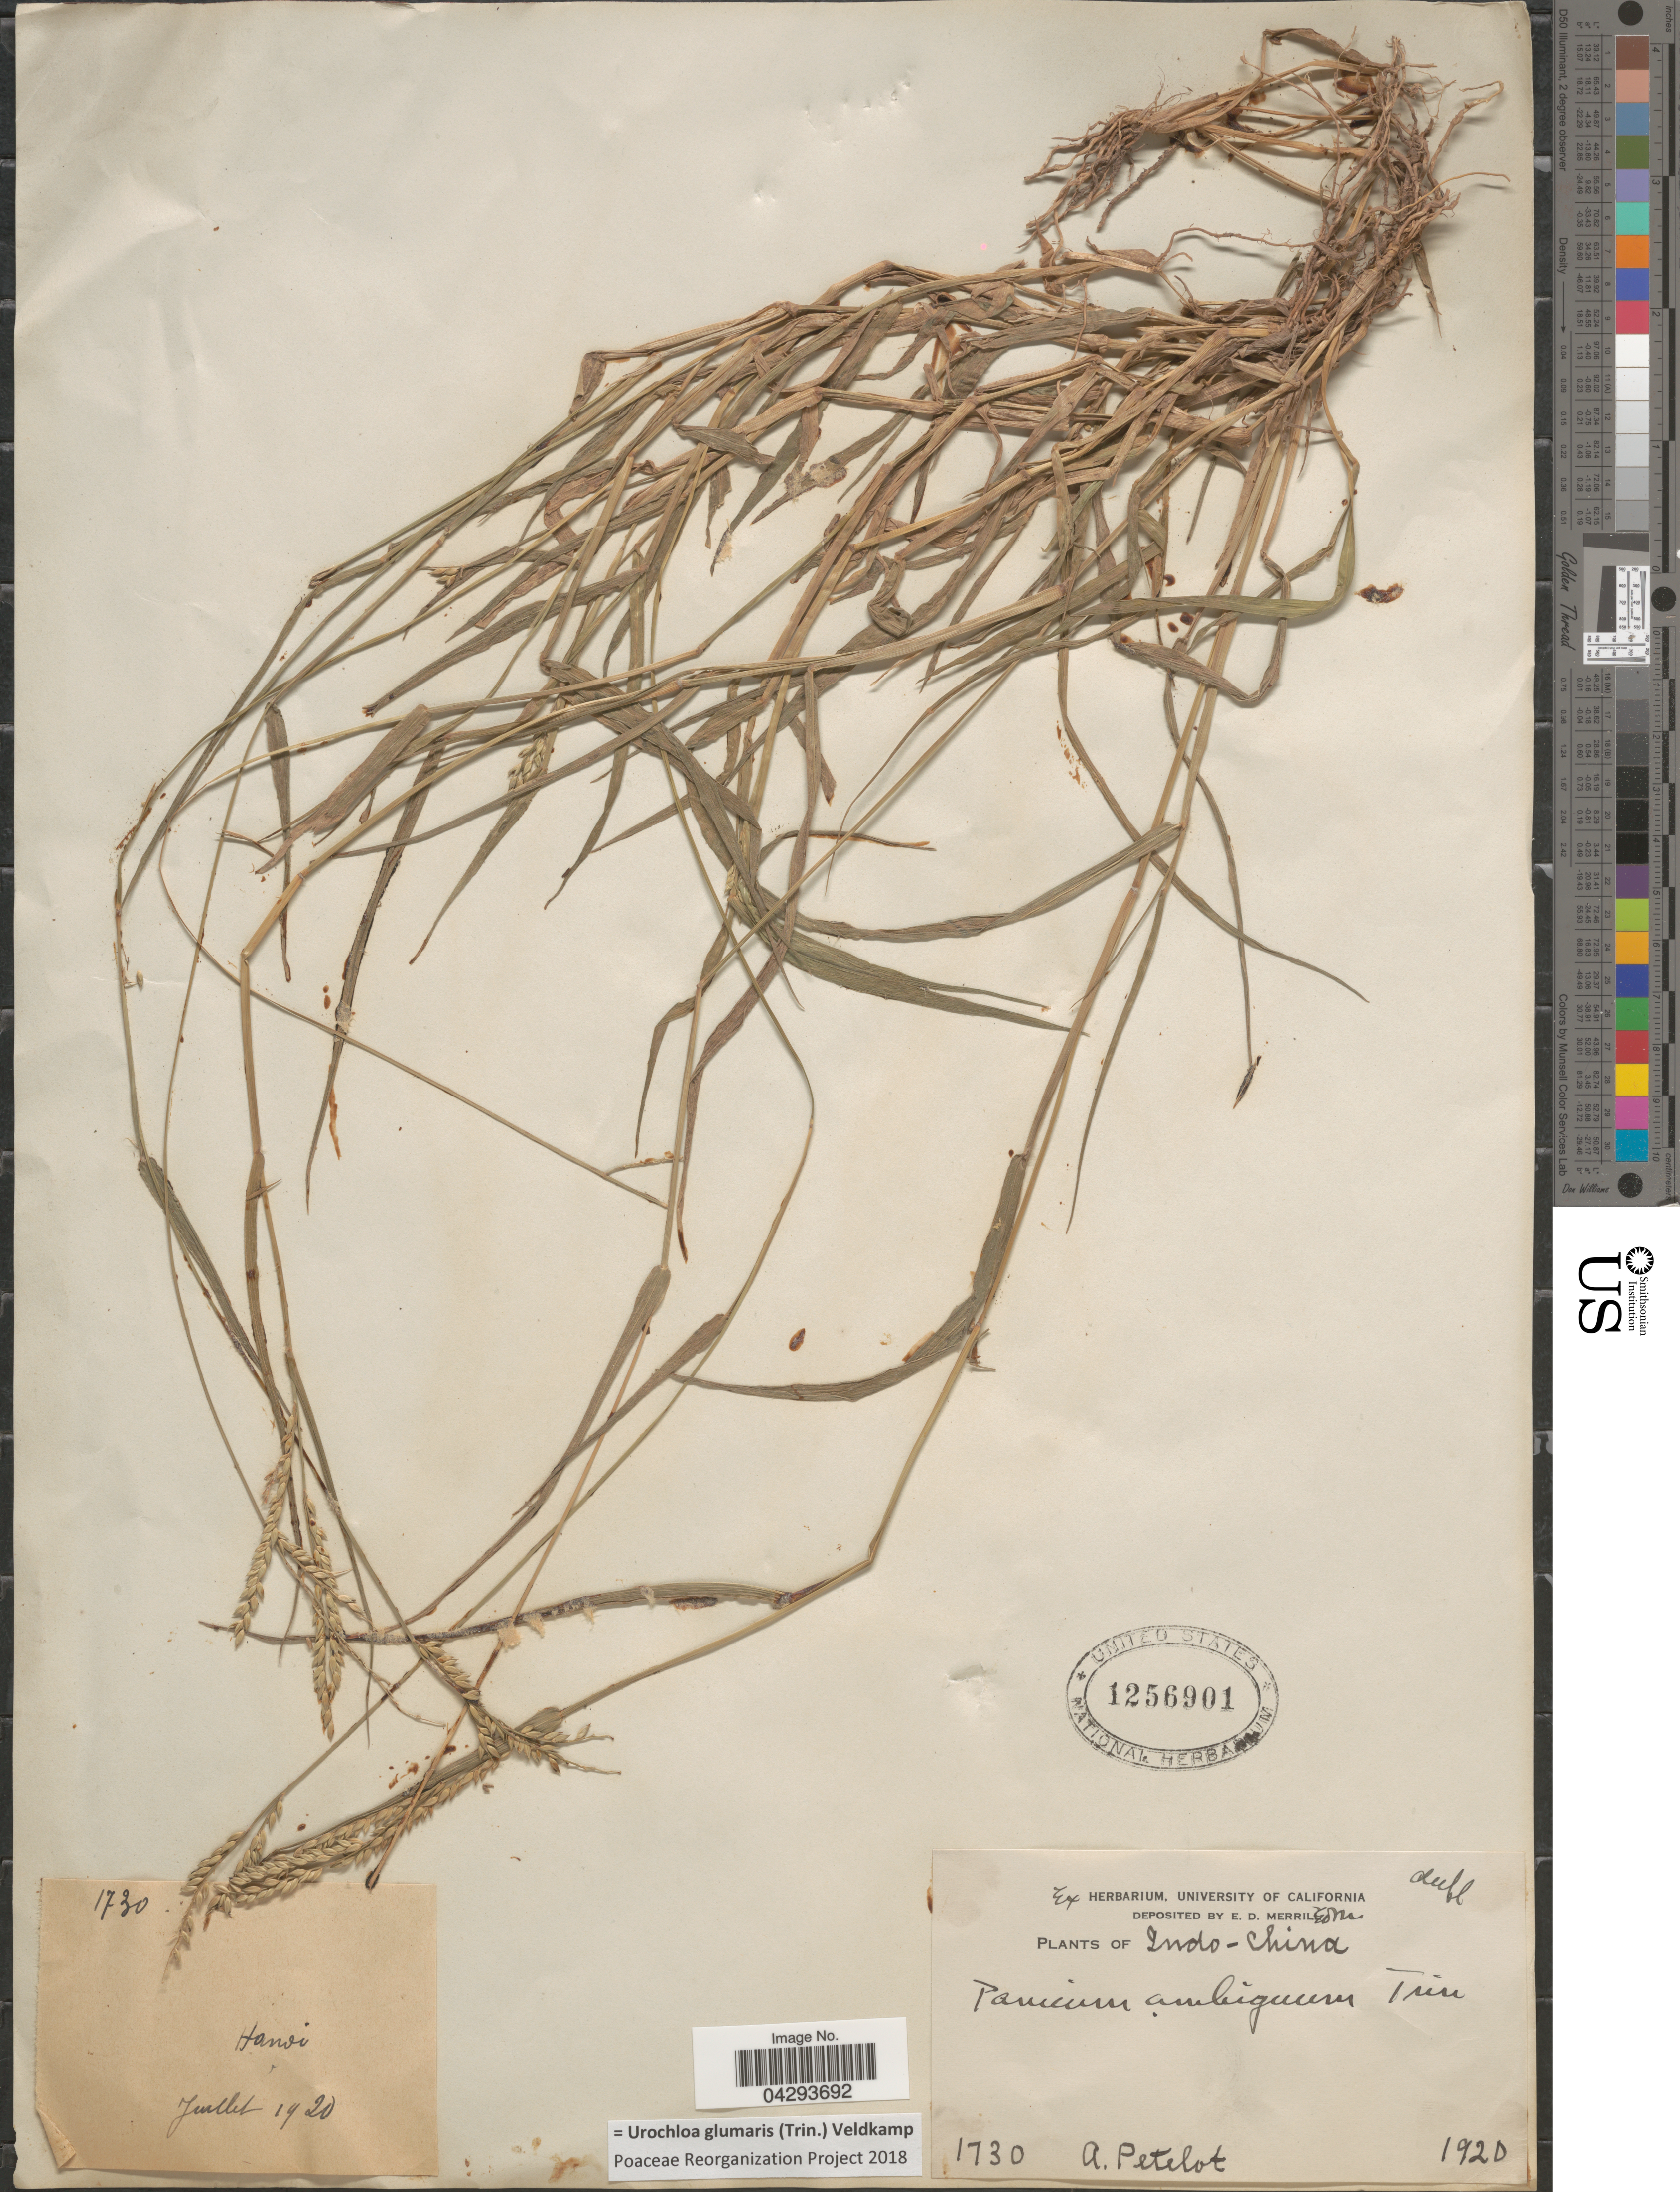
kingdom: Plantae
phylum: Tracheophyta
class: Liliopsida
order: Poales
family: Poaceae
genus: Urochloa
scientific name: Urochloa glumaris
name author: (Trin.) Veldkamp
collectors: A. Petelot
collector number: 1730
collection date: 1920-07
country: Vietnam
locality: Indo-China. Hanoi.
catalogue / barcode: US 1256901